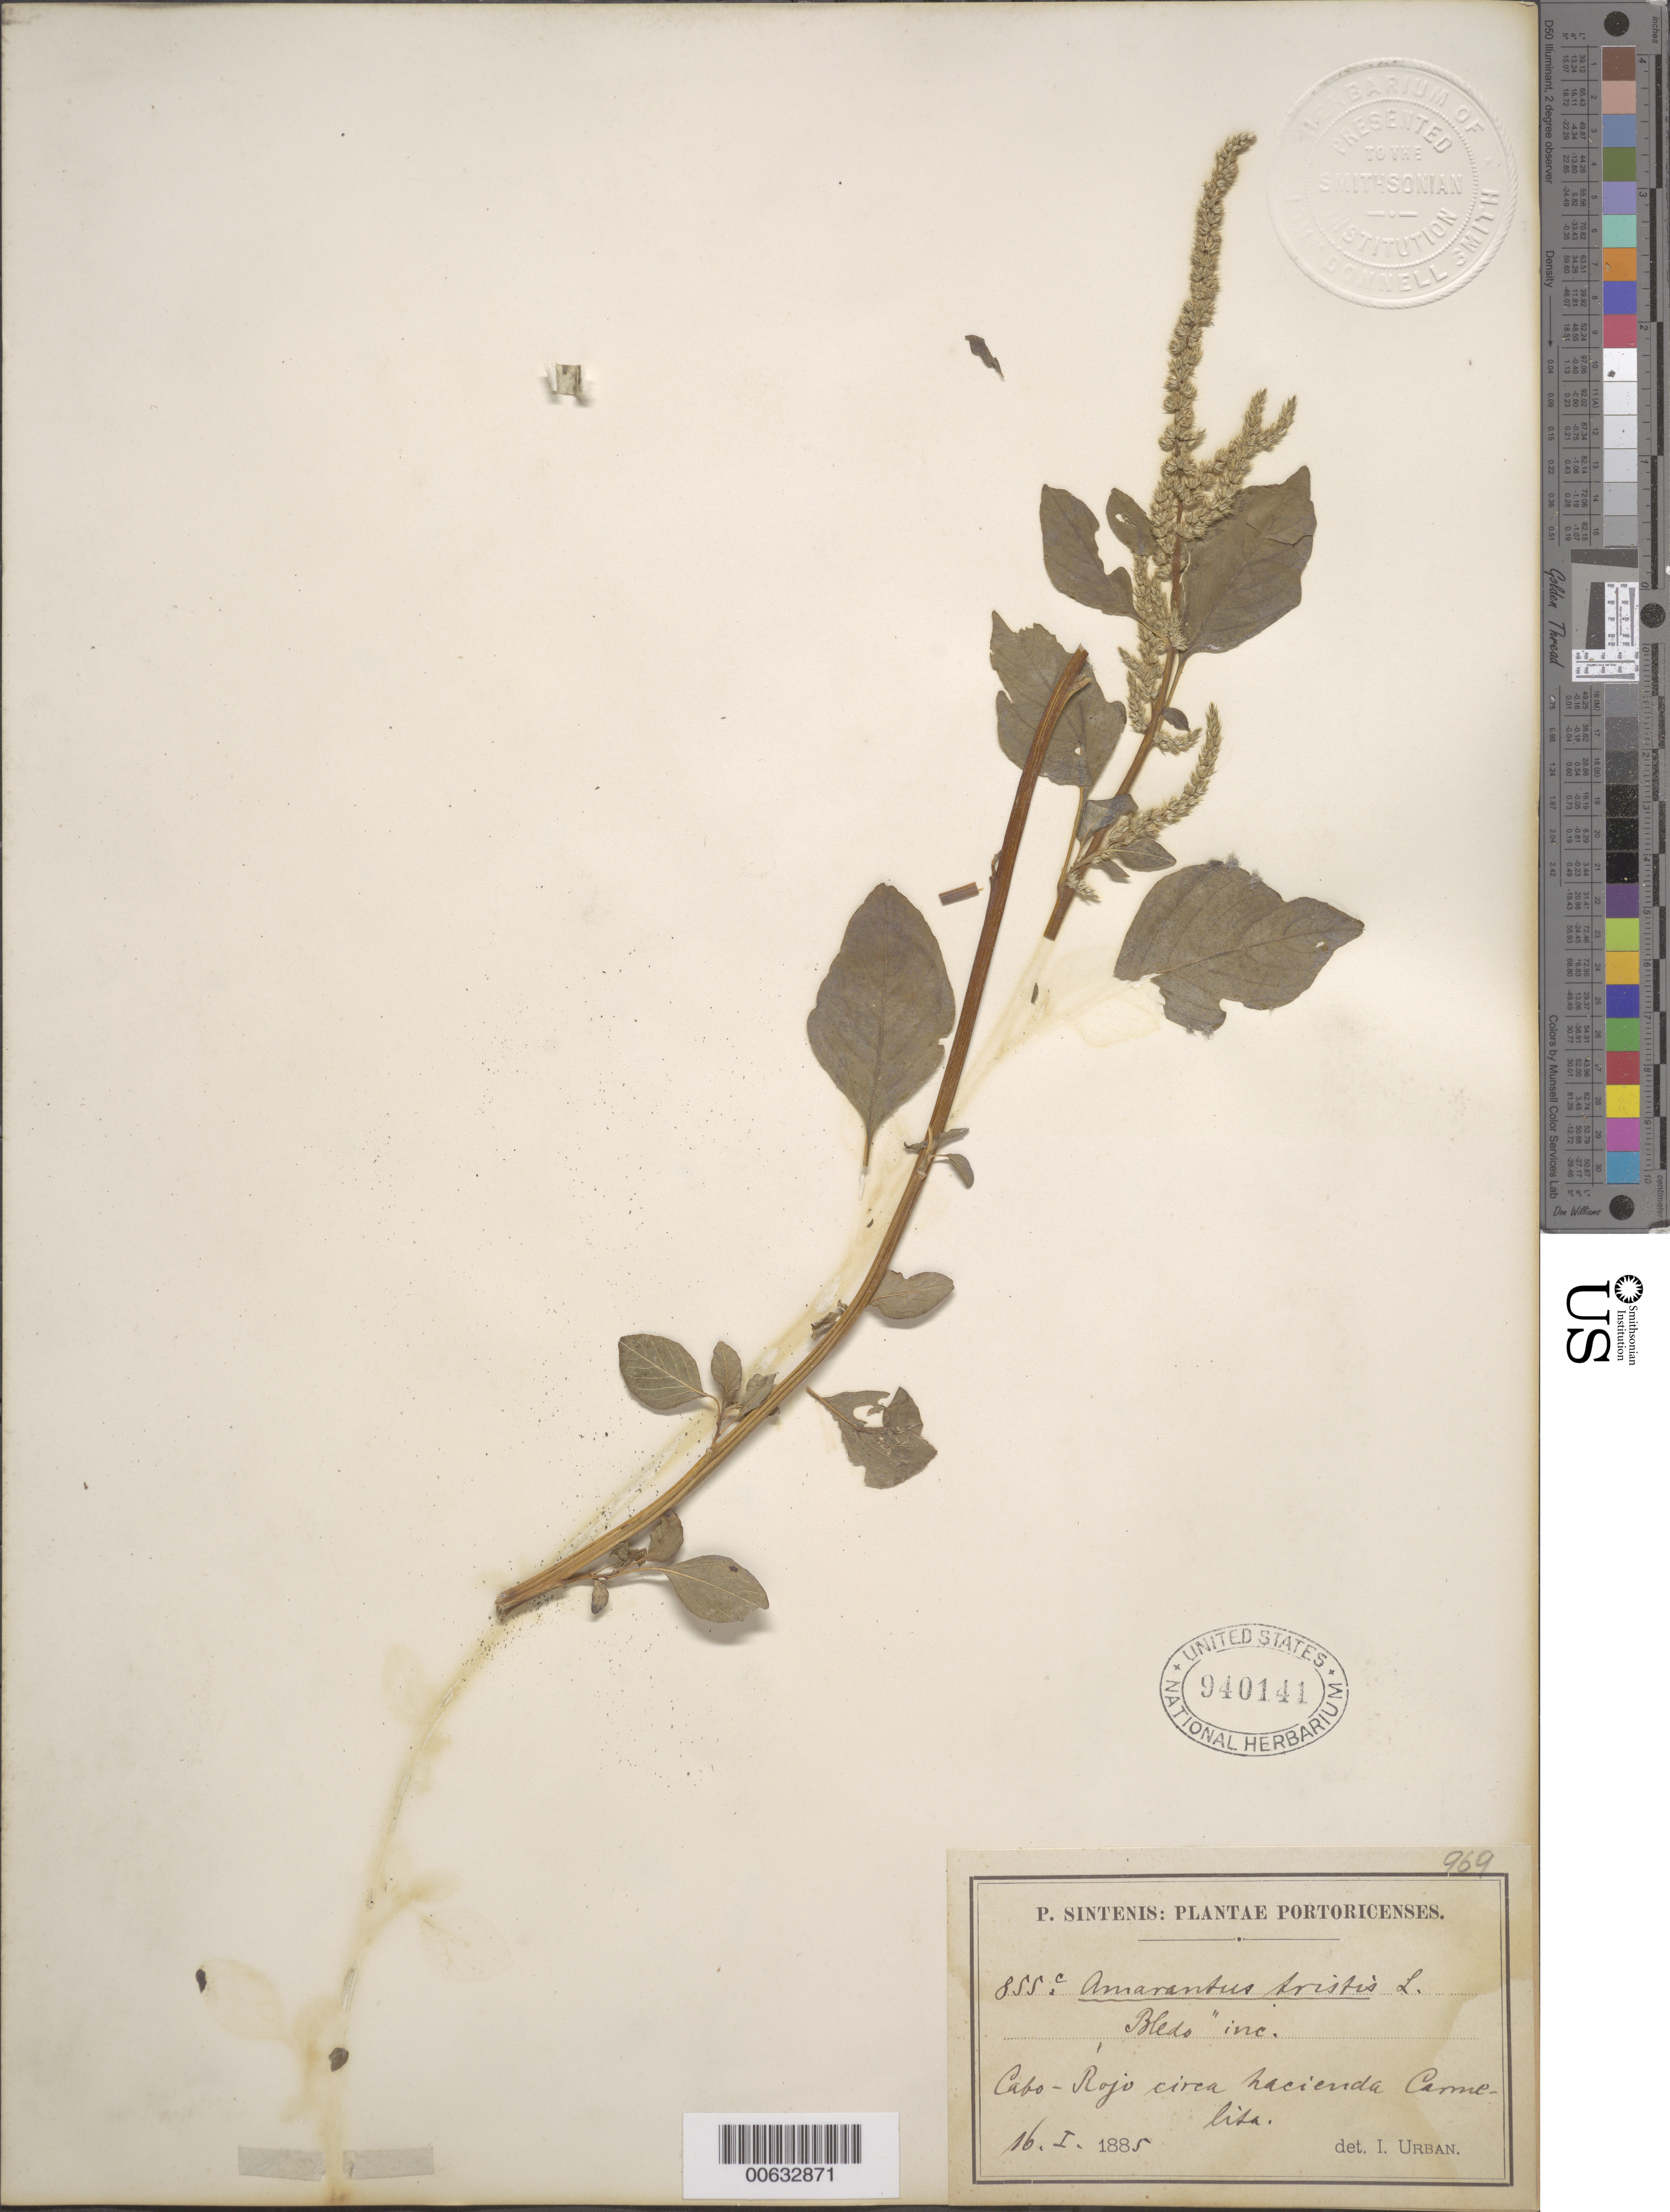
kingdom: Plantae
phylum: Tracheophyta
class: Magnoliopsida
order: Caryophyllales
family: Amaranthaceae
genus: Amaranthus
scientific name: Amaranthus tristis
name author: L.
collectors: P. Sintenis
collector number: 855c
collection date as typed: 16 Jan 1885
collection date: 1885-01-16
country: Puerto Rico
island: Greater Antilles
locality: Cabo-Rojo, circa hacienda Carmelita.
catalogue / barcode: US 940141